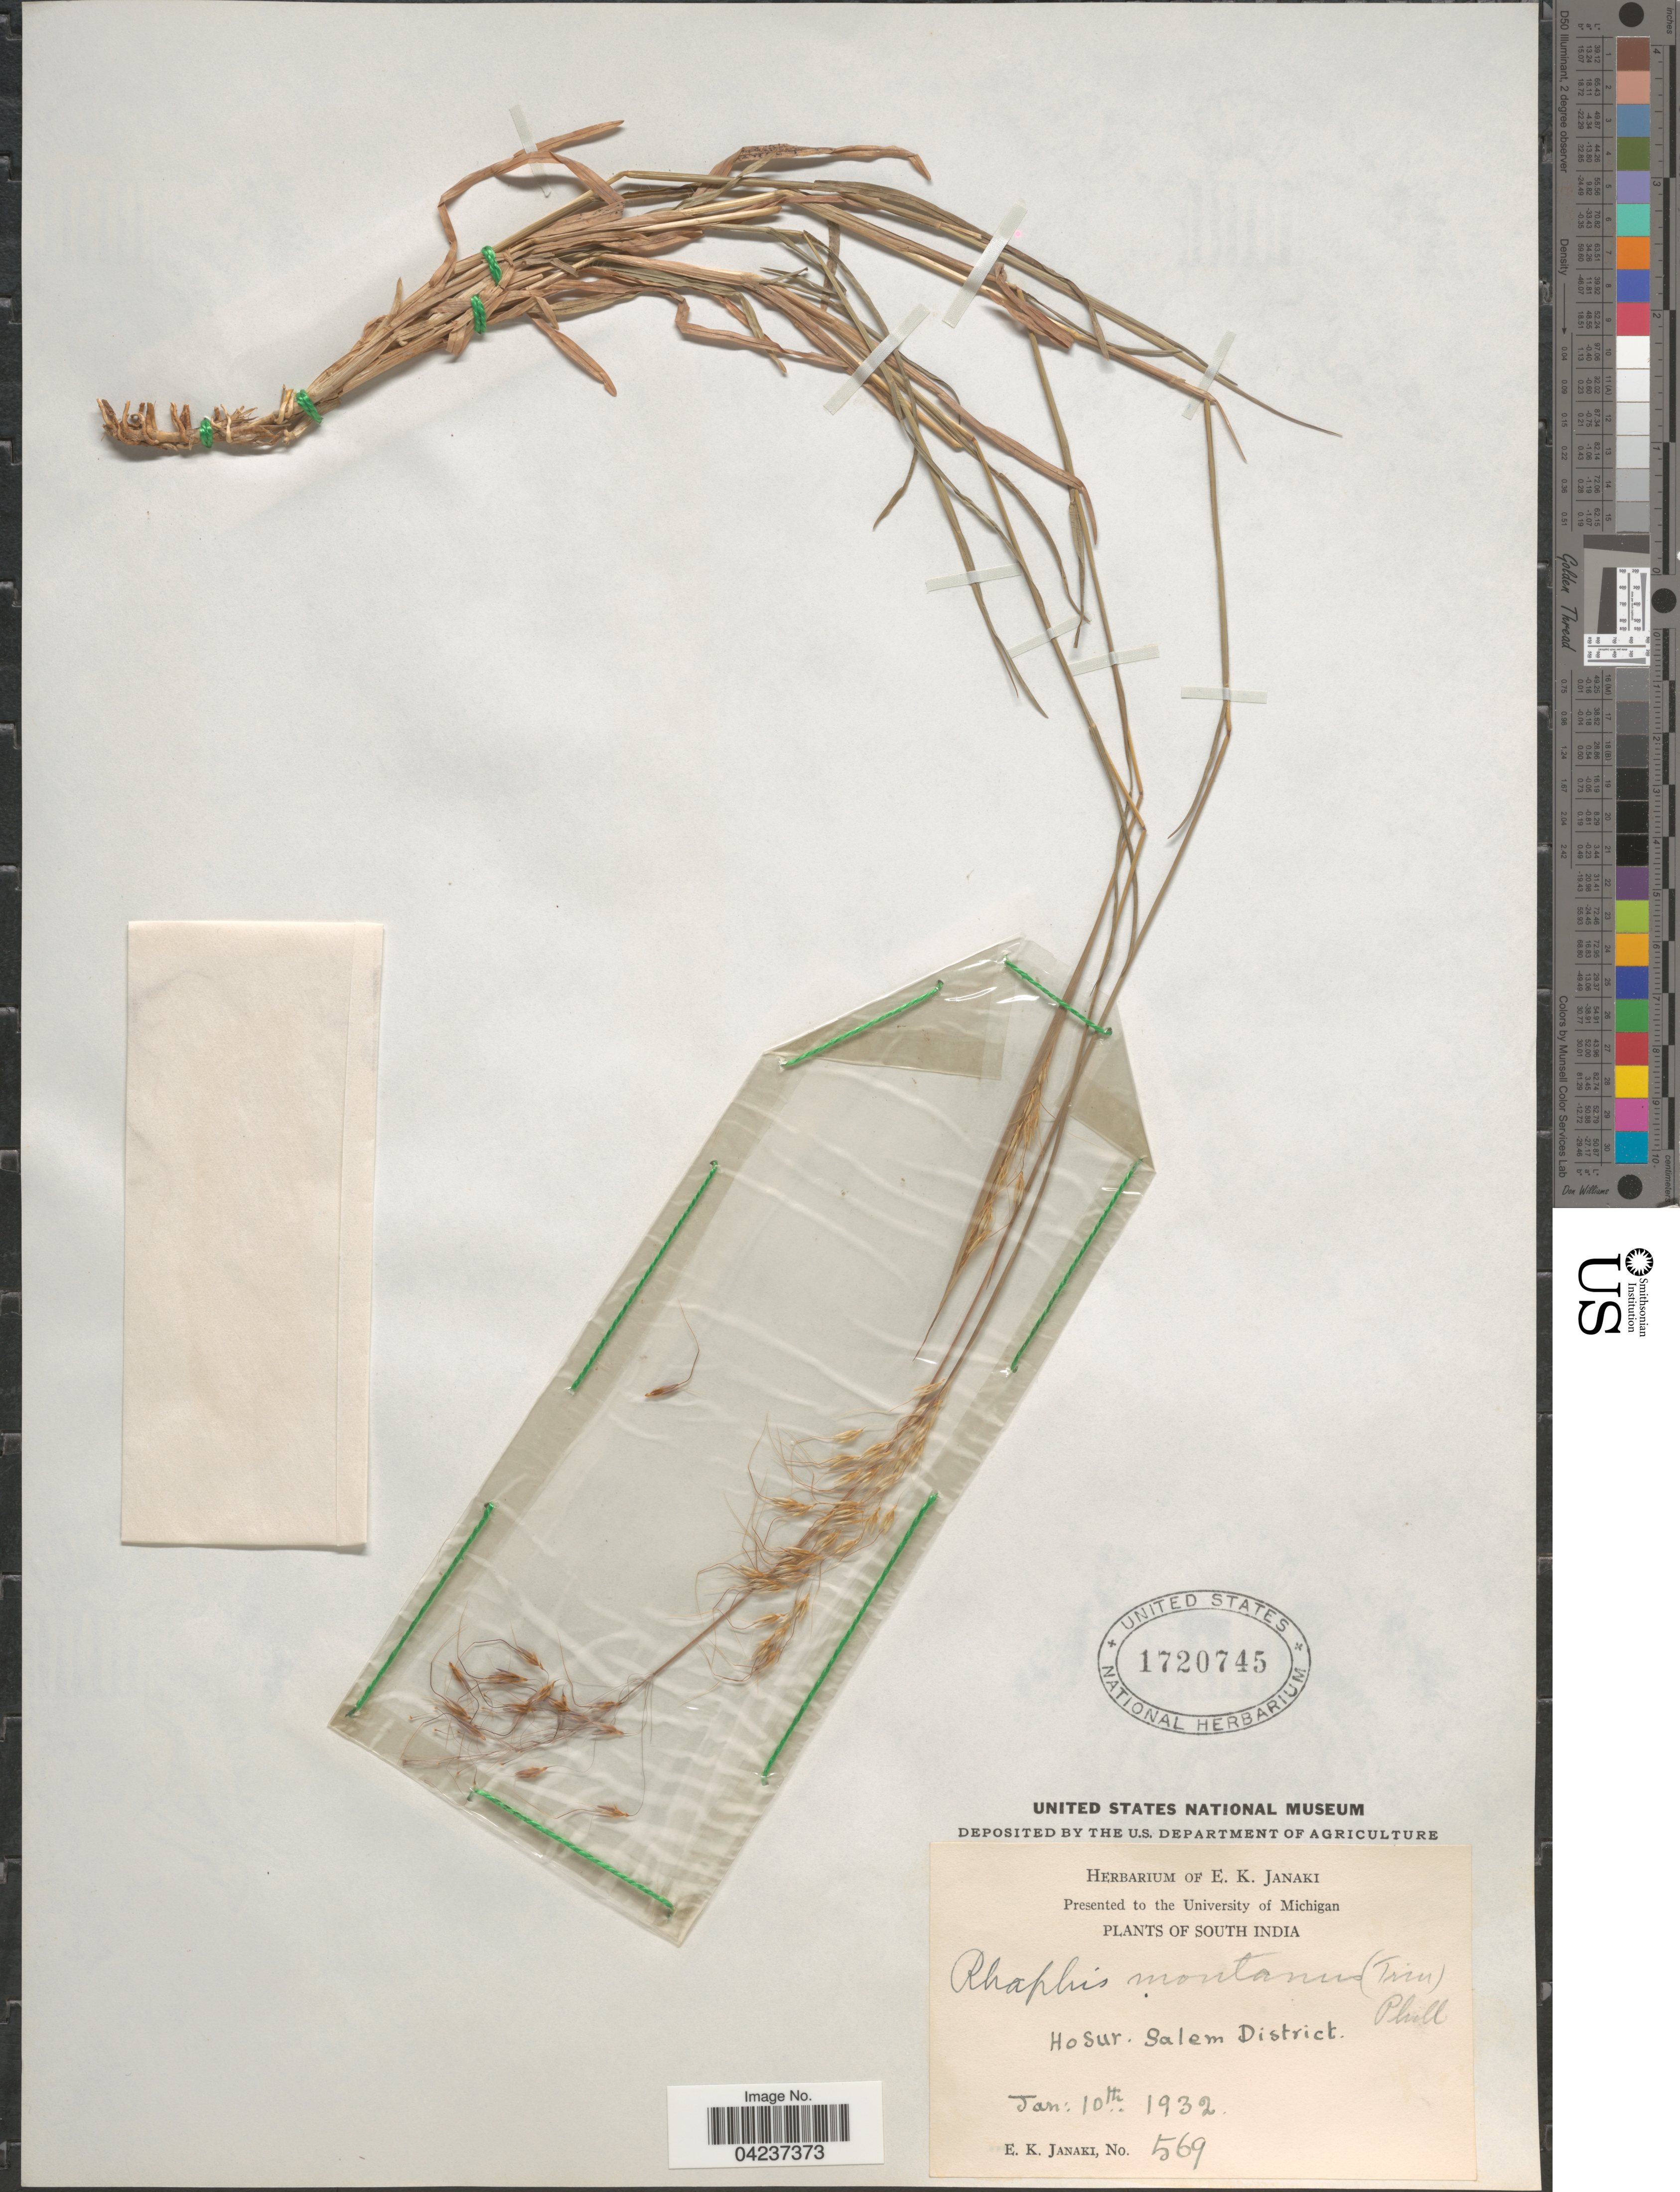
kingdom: Plantae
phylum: Tracheophyta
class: Liliopsida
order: Poales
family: Poaceae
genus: Chrysopogon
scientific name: Chrysopogon nodulibarbis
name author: (Hochst. ex Steud.) Henr.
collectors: E. Janaki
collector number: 569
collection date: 1932-01-10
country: India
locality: South India. Hosur Salem District.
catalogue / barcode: US 1720745